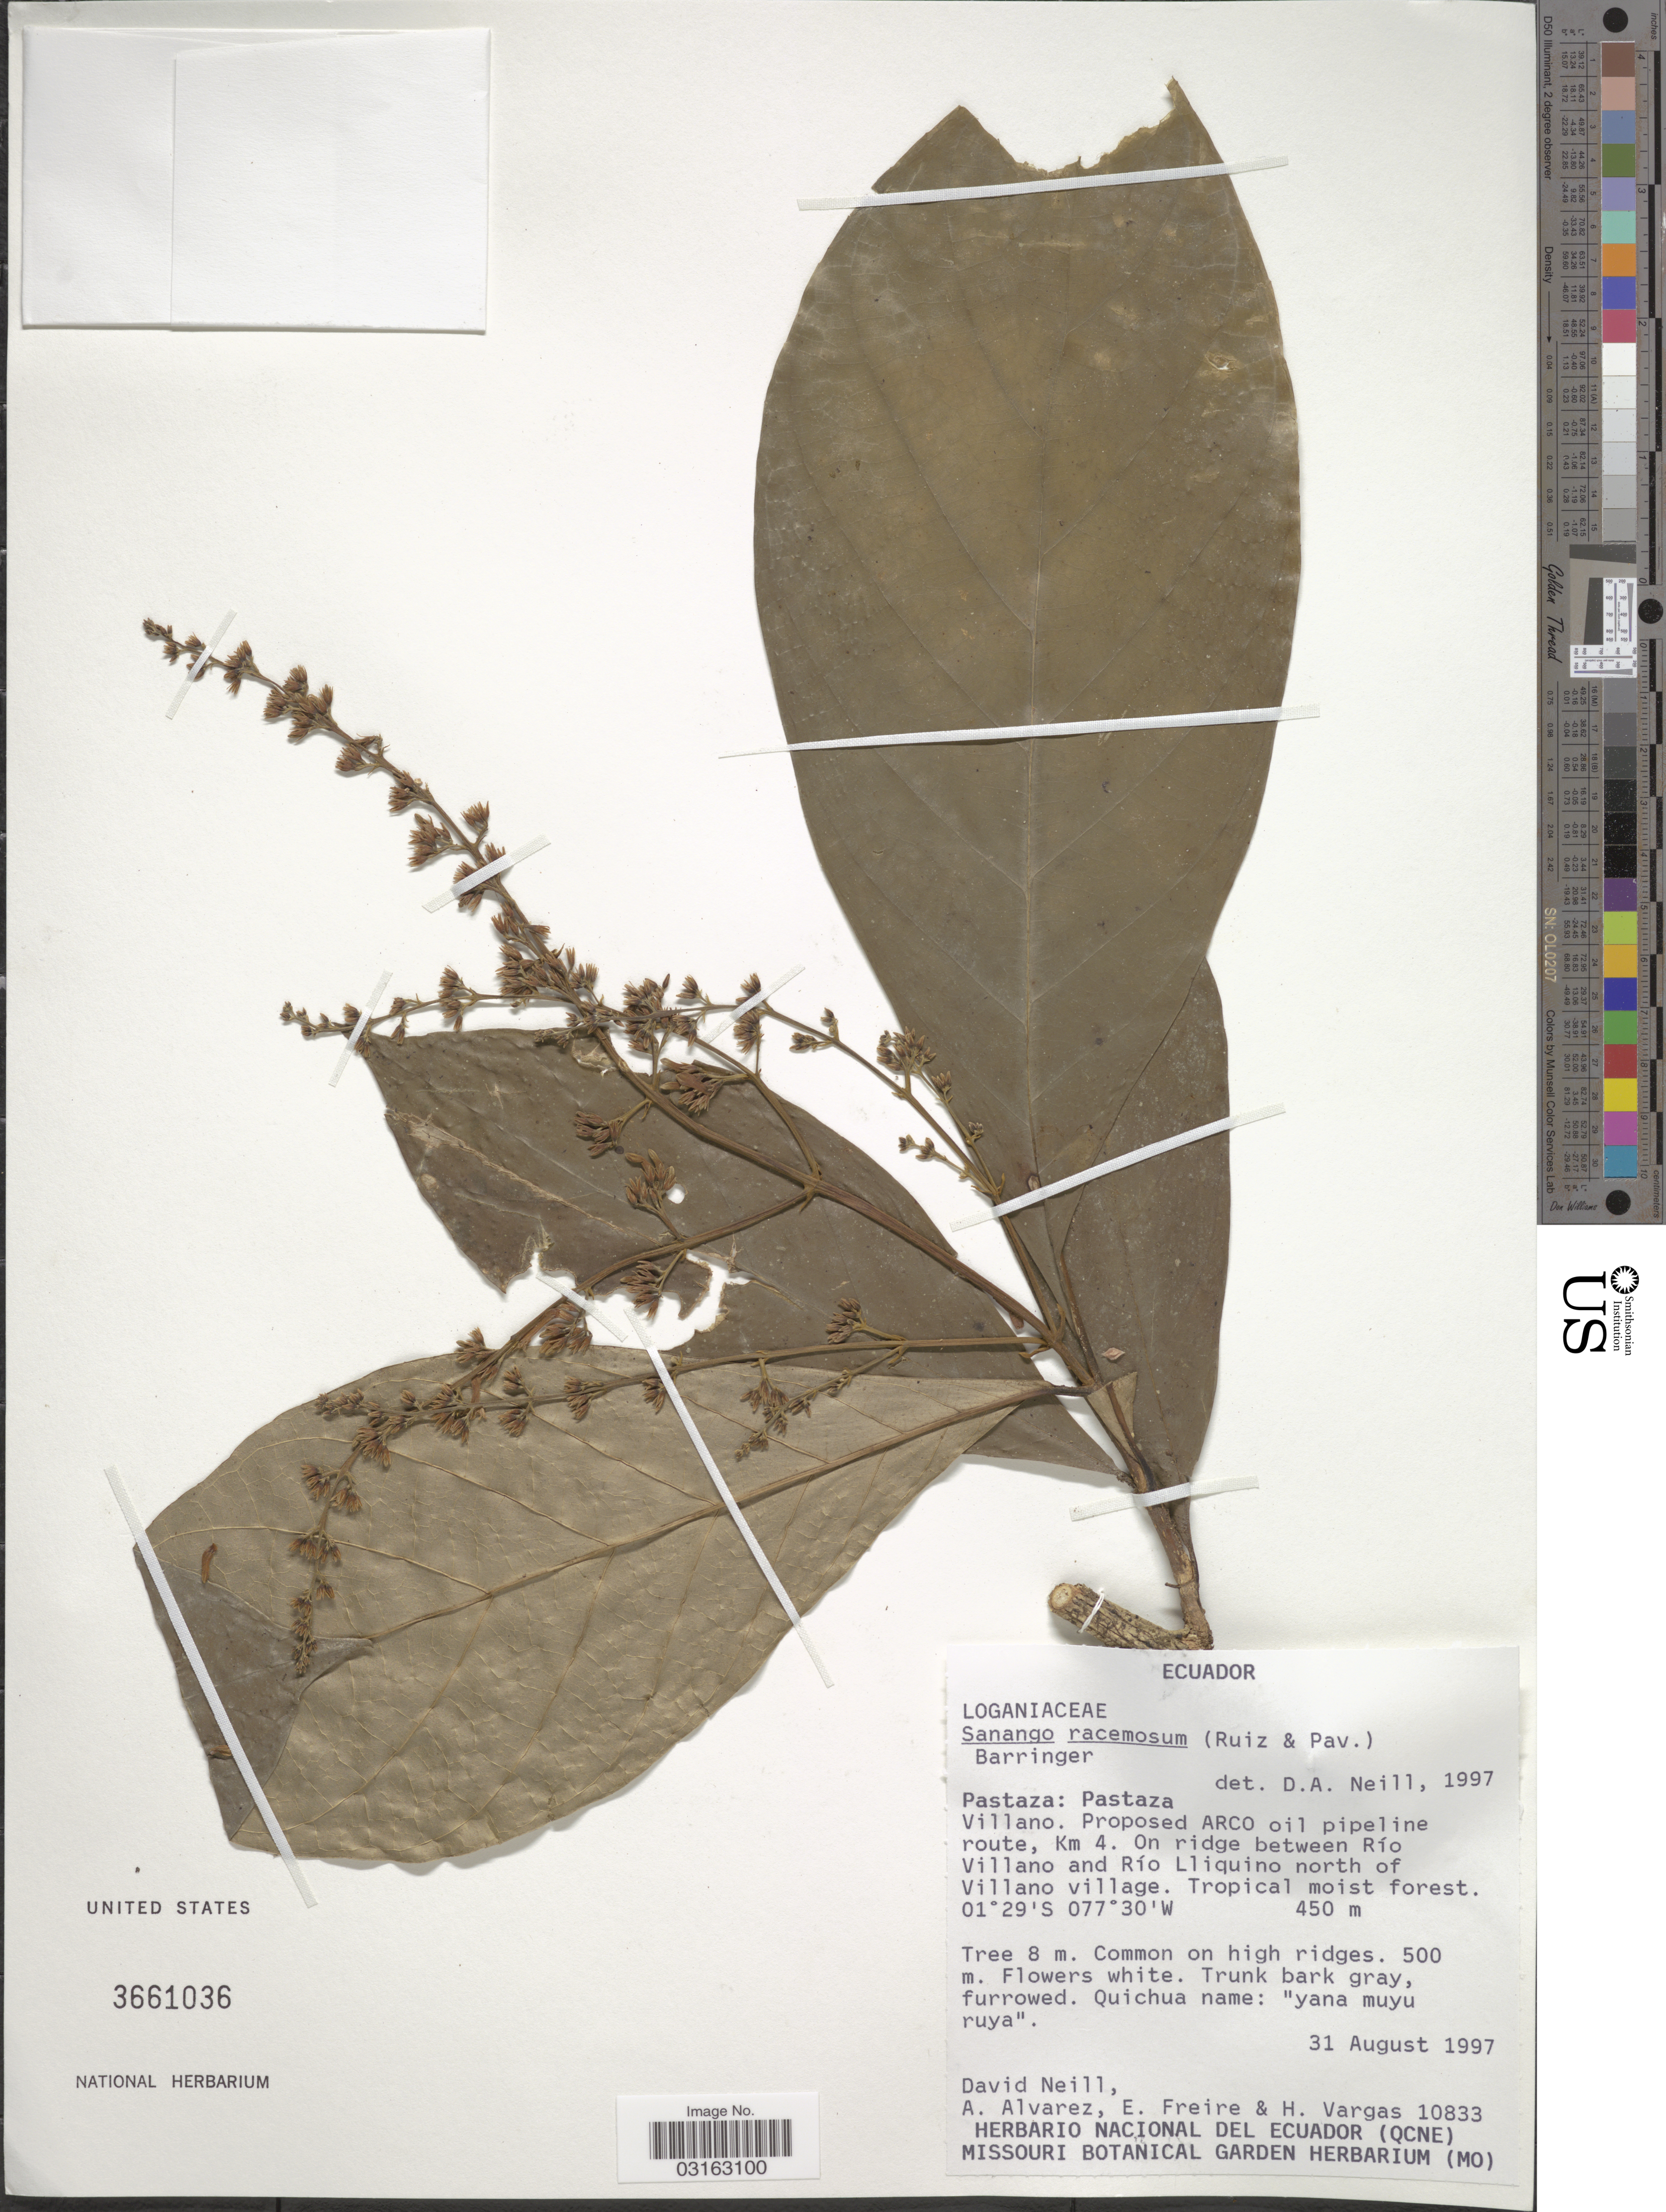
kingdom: Plantae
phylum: Tracheophyta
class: Magnoliopsida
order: Lamiales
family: Gesneriaceae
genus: Sanango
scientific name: Sanango racemosum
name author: (Ruiz & Pav.) Barringer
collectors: D. Neill, A. Alvarez, E. Freire & H. Vargas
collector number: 10833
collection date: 1997-08-31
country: Ecuador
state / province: Pastaza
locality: Pastaza. Villano. Proposed ARCO oil pipeline route, Km 4. On ridge between Río Villano and Río Lliquino north of Villano village.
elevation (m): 450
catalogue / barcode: US 3661036